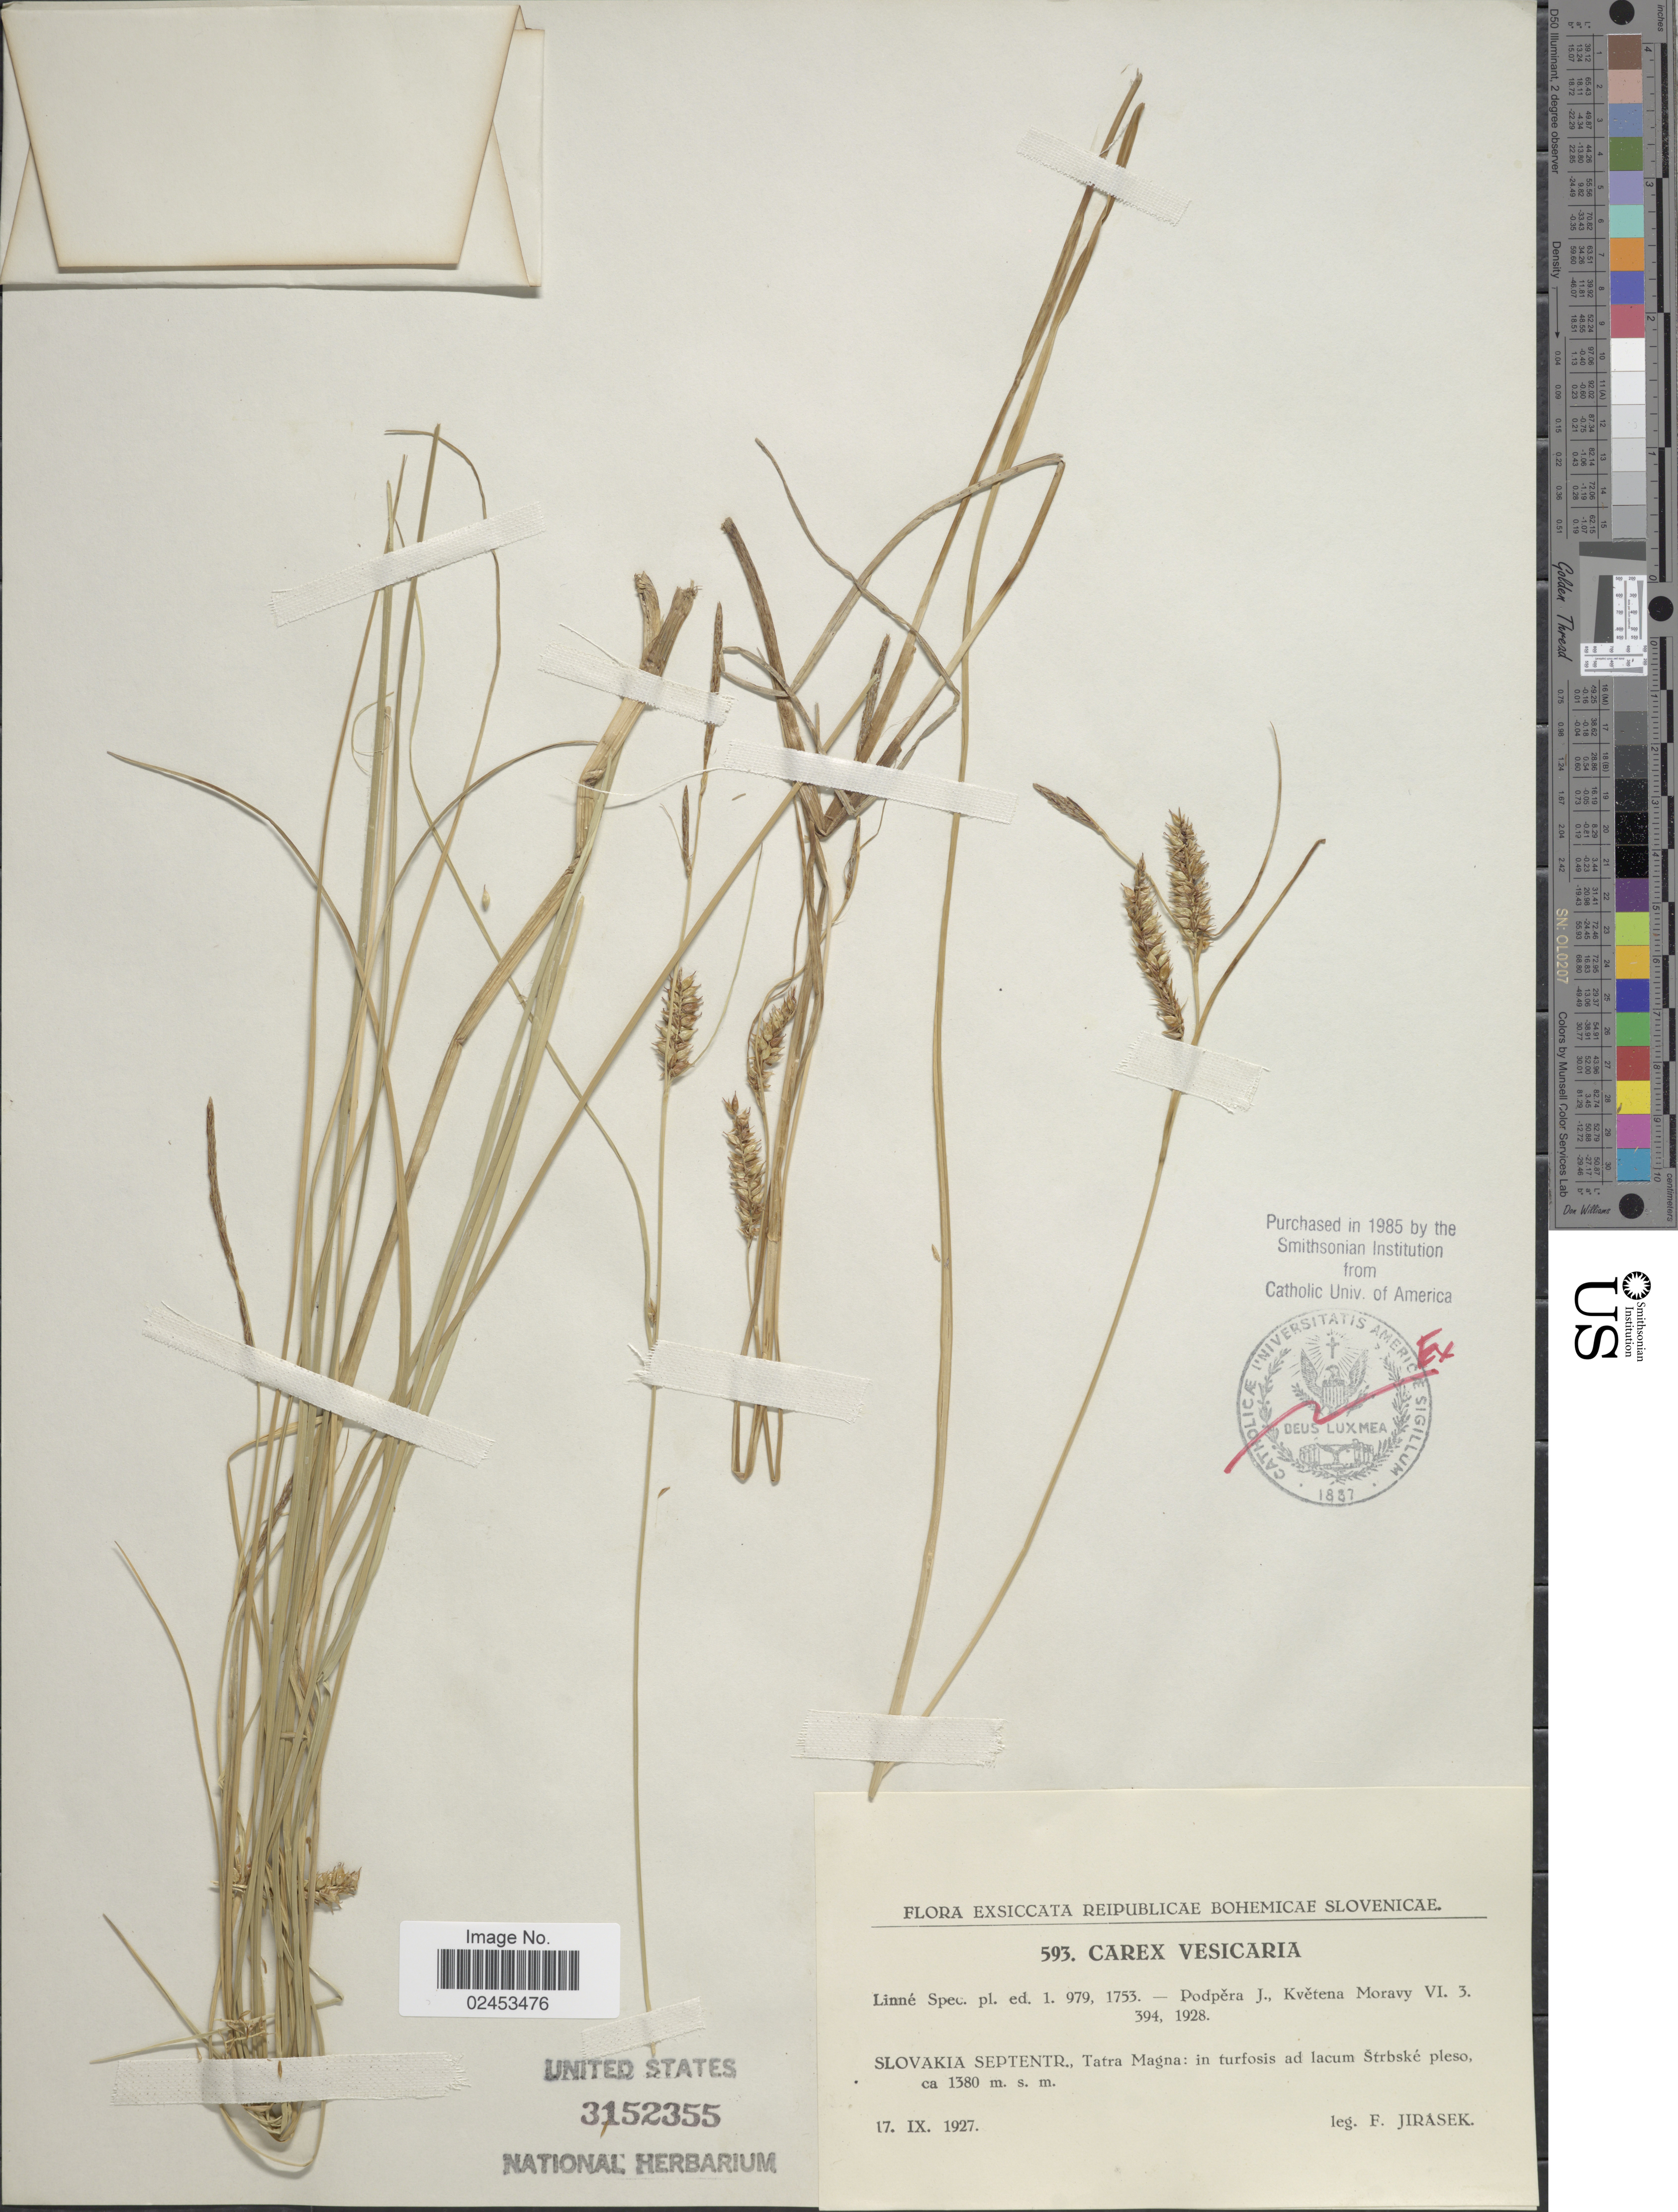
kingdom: Plantae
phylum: Tracheophyta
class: Liliopsida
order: Poales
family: Cyperaceae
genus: Carex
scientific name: Carex vesicaria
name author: L.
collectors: F. Jirasek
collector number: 593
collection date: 1927-09-17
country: Slovakia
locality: Slovakia Septentr., Tatra <agna: in turfosis ad lacum Strbske pleso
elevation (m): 1380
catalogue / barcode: US 3152355